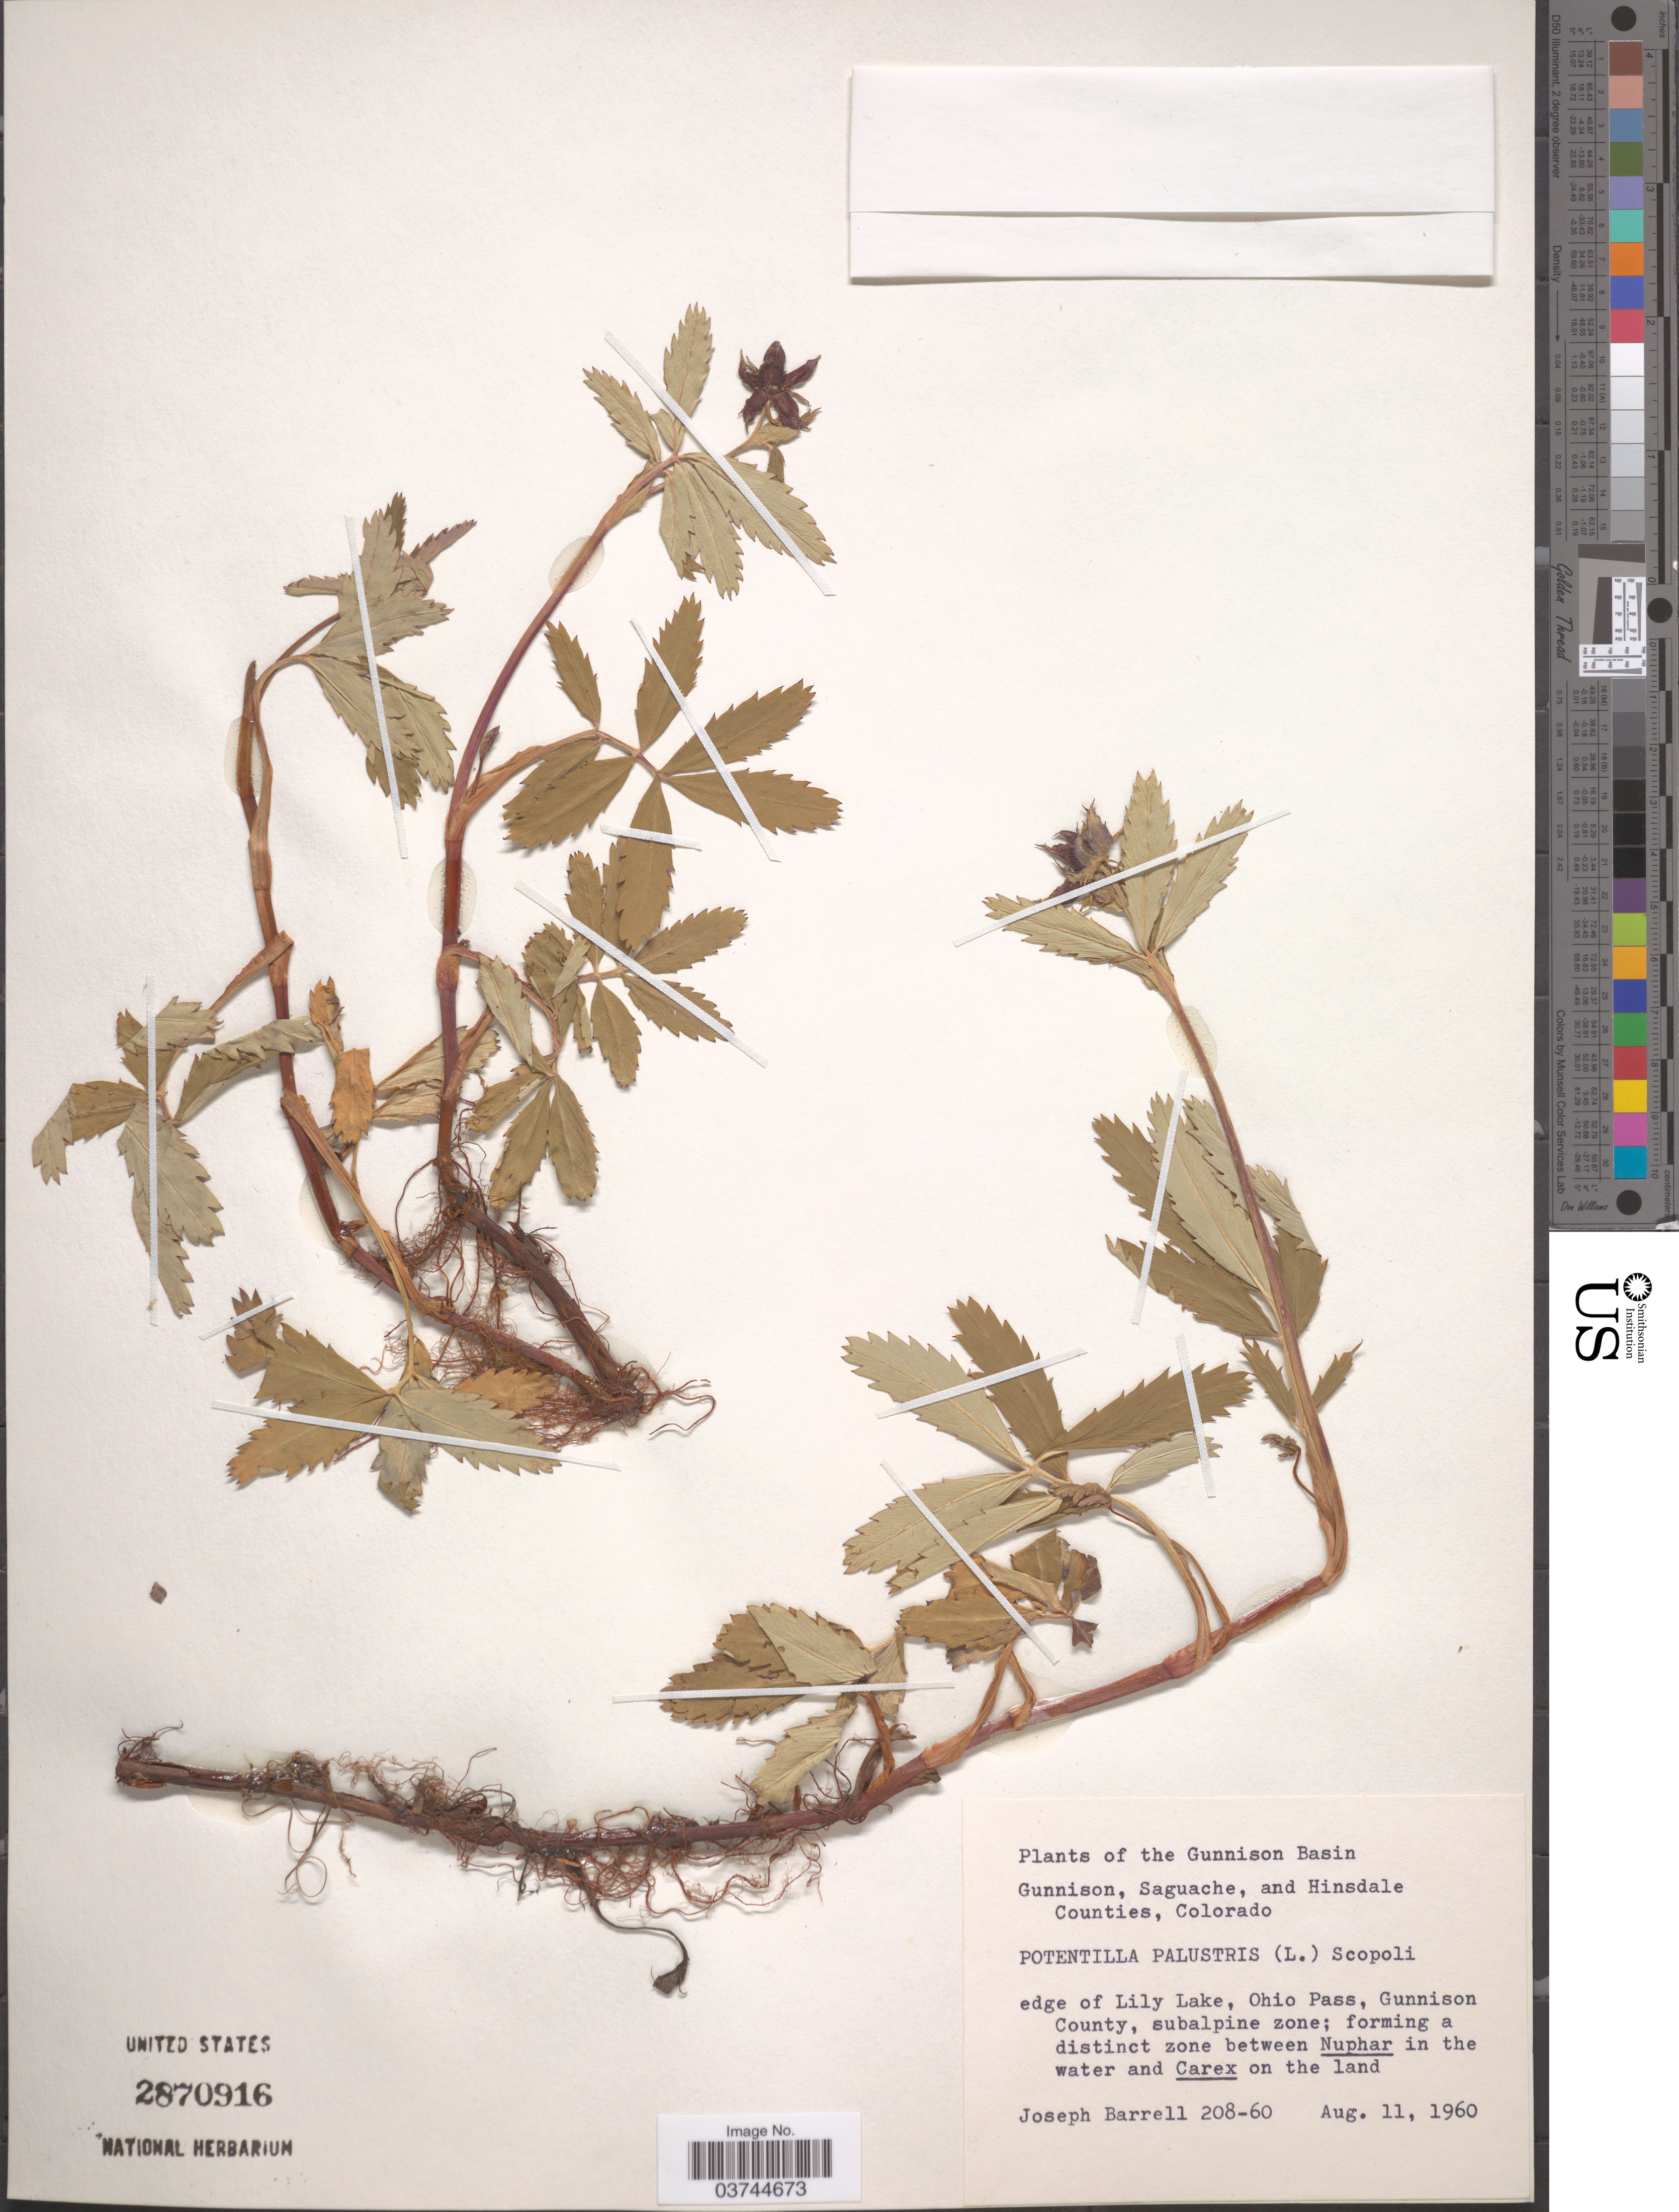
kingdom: Plantae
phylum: Tracheophyta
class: Magnoliopsida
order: Rosales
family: Rosaceae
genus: Comarum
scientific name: Comarum palustre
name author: L.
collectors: J. Barrell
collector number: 208-60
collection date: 1960-08-11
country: United States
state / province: Colorado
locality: Gunnison Basin. Edge of Lily Lake, Ohio Pass, Gunnison County.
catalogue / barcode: US 2870916